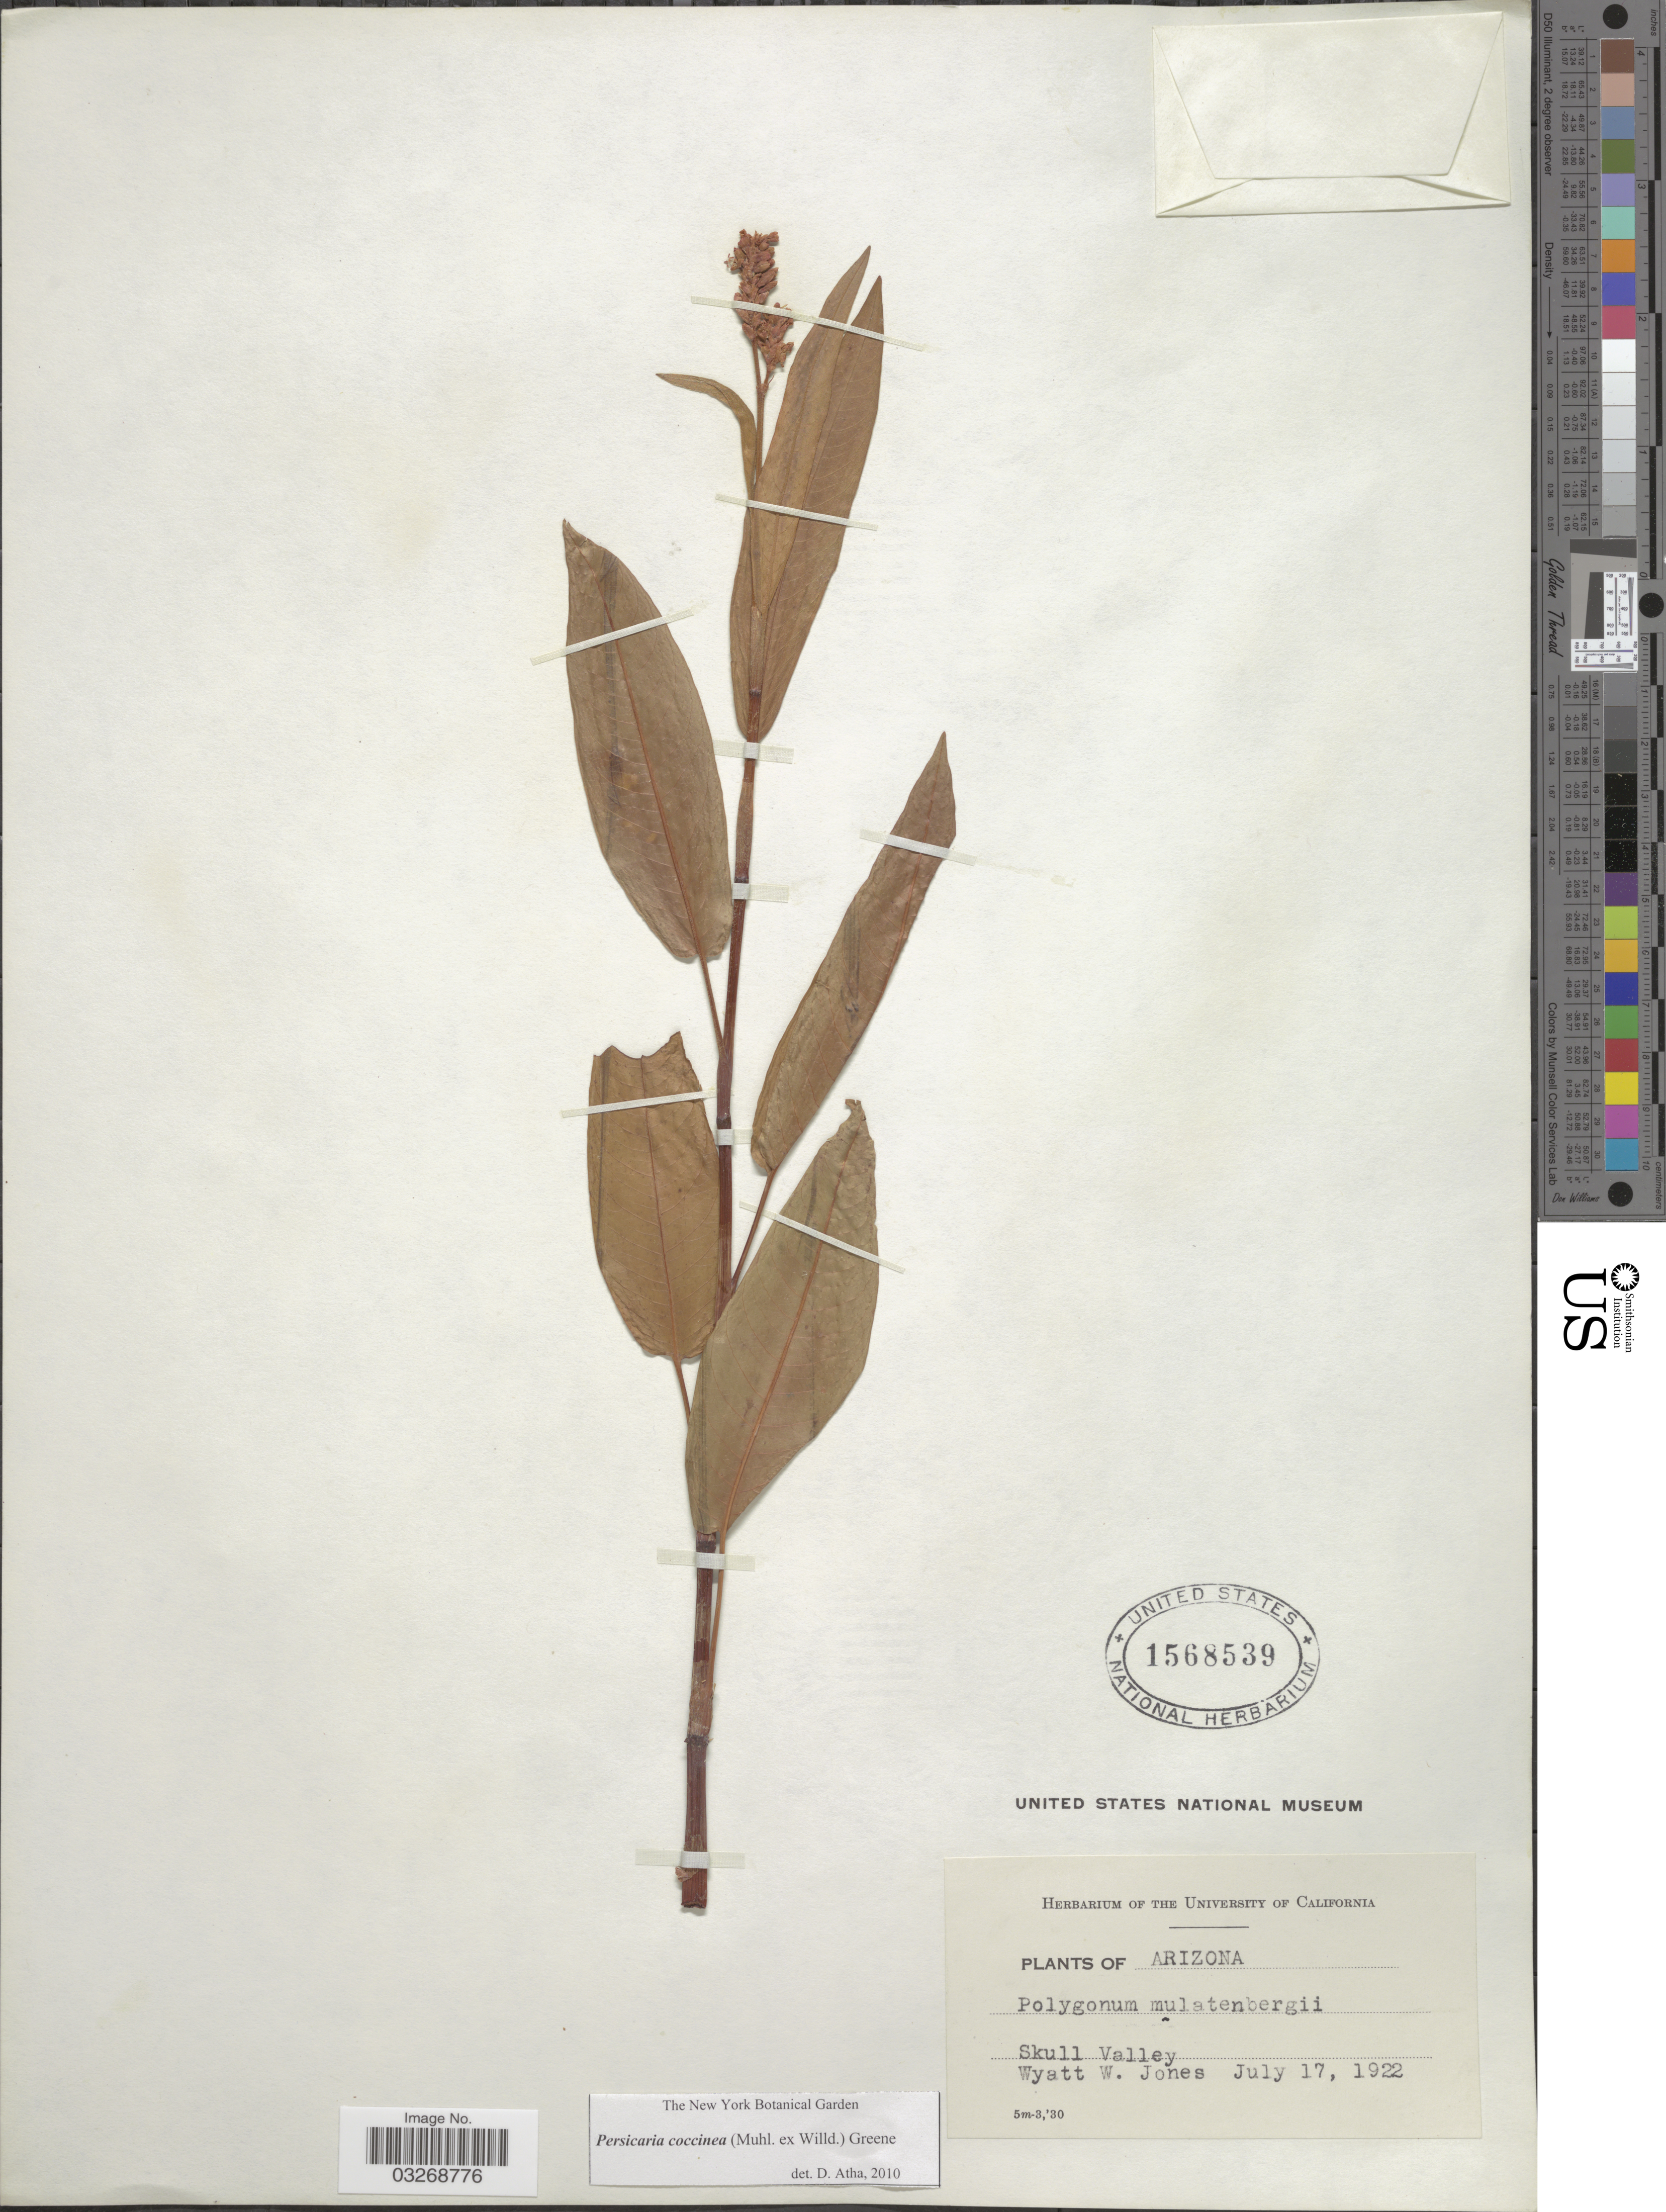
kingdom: Plantae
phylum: Tracheophyta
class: Magnoliopsida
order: Caryophyllales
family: Polygonaceae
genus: Persicaria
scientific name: Persicaria coccinea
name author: (Muhl. ex Willd.) Greene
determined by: Atha, D. E.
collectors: W. W. Jones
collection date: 1922-07-17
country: United States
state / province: Arizona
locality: Skull Valley.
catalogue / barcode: US 1568539